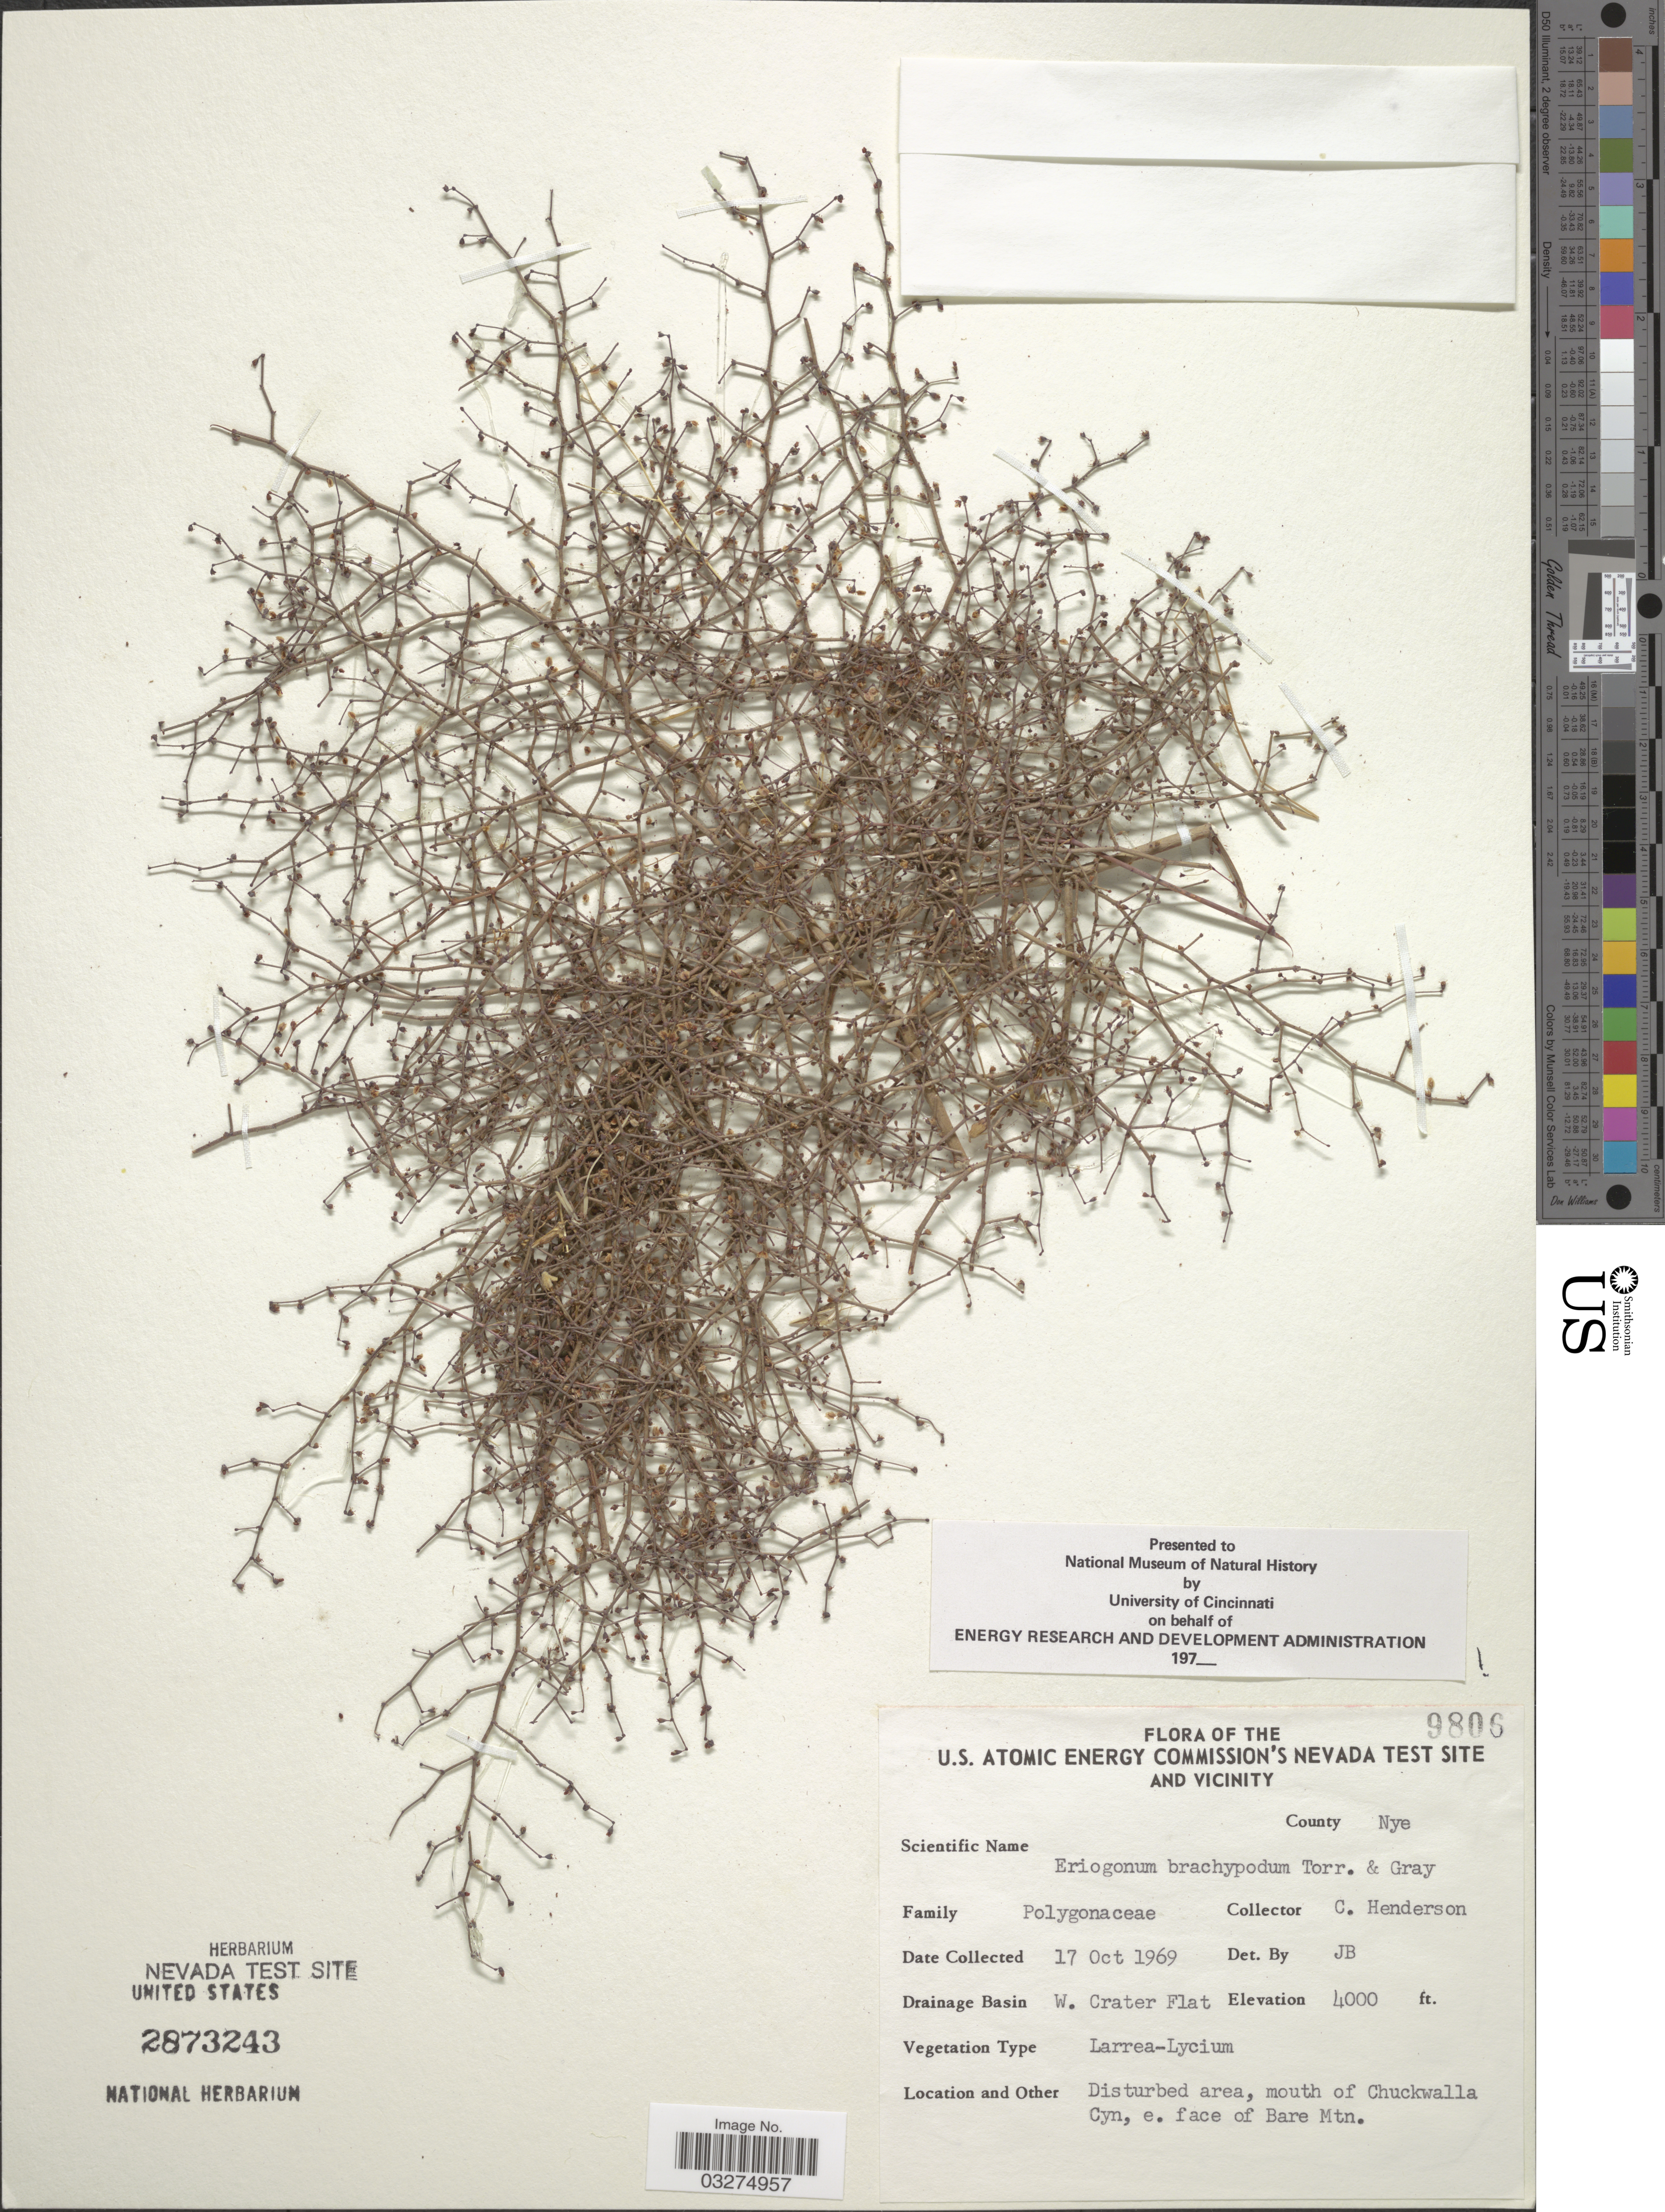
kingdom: Plantae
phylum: Tracheophyta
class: Magnoliopsida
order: Caryophyllales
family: Polygonaceae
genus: Eriogonum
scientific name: Eriogonum brachypodum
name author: Torr. & A. Gray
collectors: C. Henderson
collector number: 9806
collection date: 1969-10-17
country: United States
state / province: Nevada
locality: U. S. Atomic Energy Commission's Nevada Test Site and Vicinity. County Nye. Drainage Basin W. Crater Flat. Mouth of Chuckwalla Cyn, e. face of Bare Mtn.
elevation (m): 1219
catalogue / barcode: US 2873243